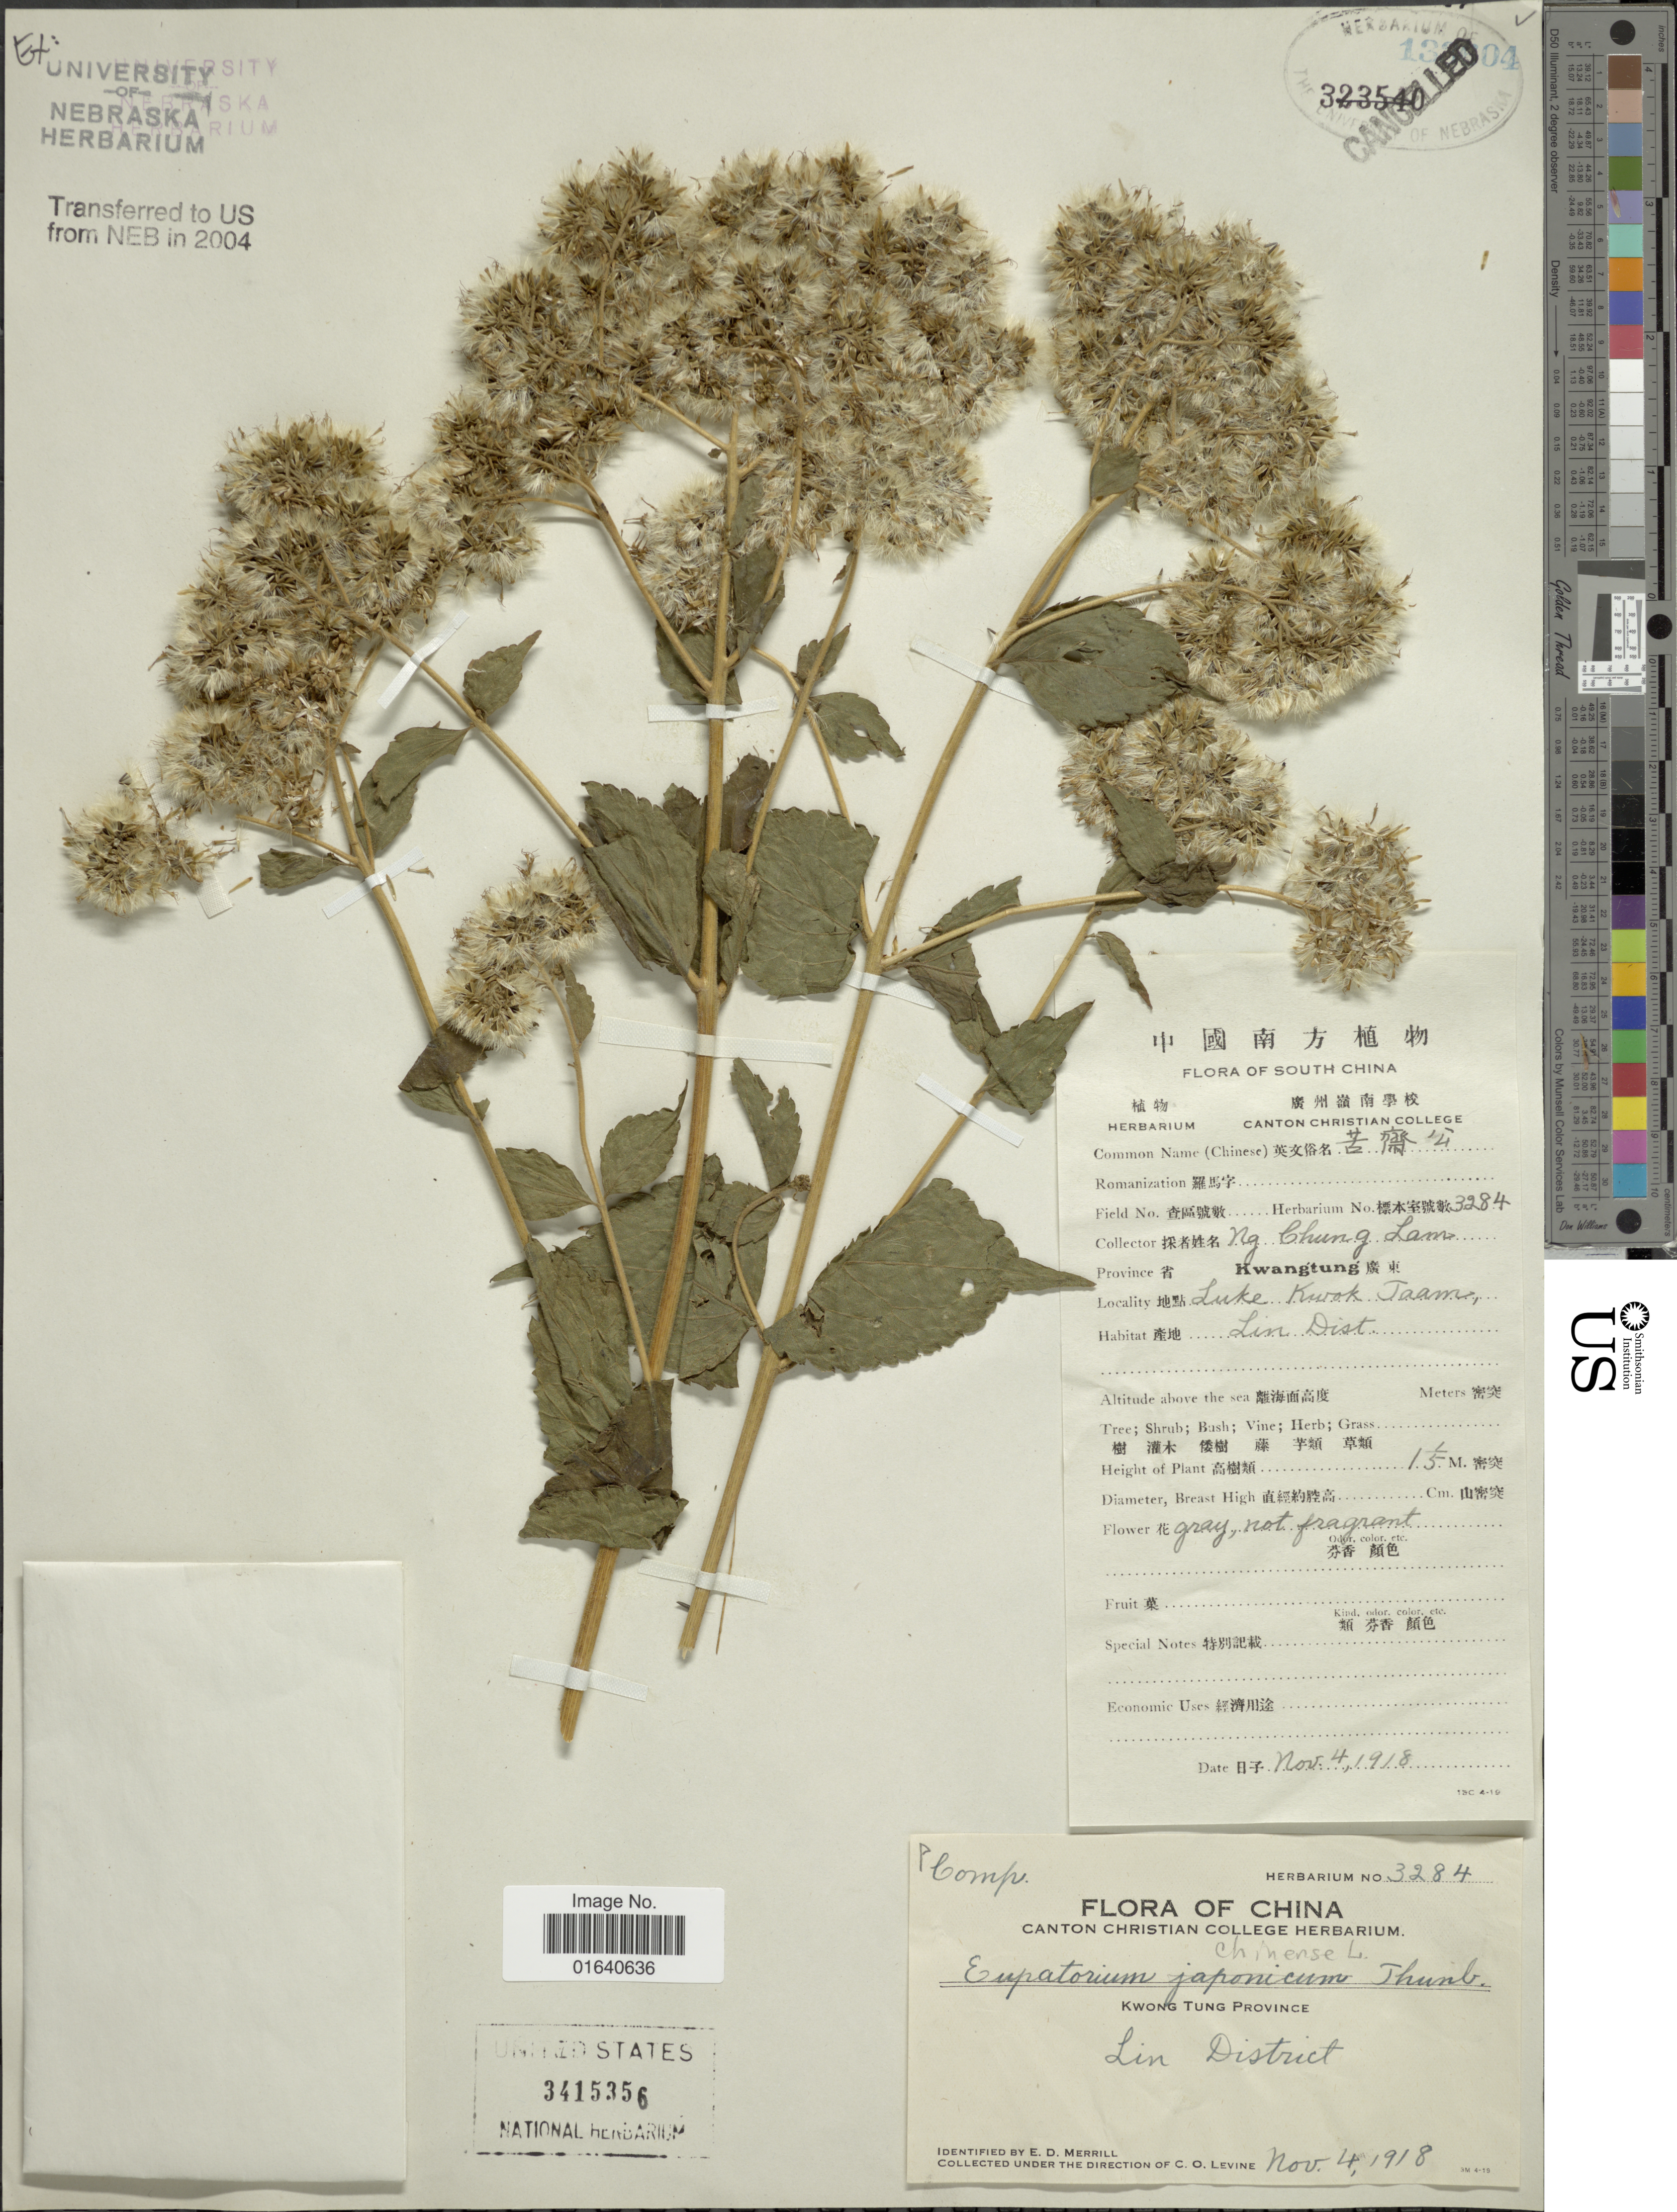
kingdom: Plantae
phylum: Tracheophyta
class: Magnoliopsida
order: Asterales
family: Asteraceae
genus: Eupatorium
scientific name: Eupatorium chinense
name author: L.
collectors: N. C. Lam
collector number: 3284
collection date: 1918-11-04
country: China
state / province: Guangdong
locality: South China, Province Kwangtung, Luke Kwak Taam, Lin Dist, Kwong Tung Province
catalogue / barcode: US 3415356